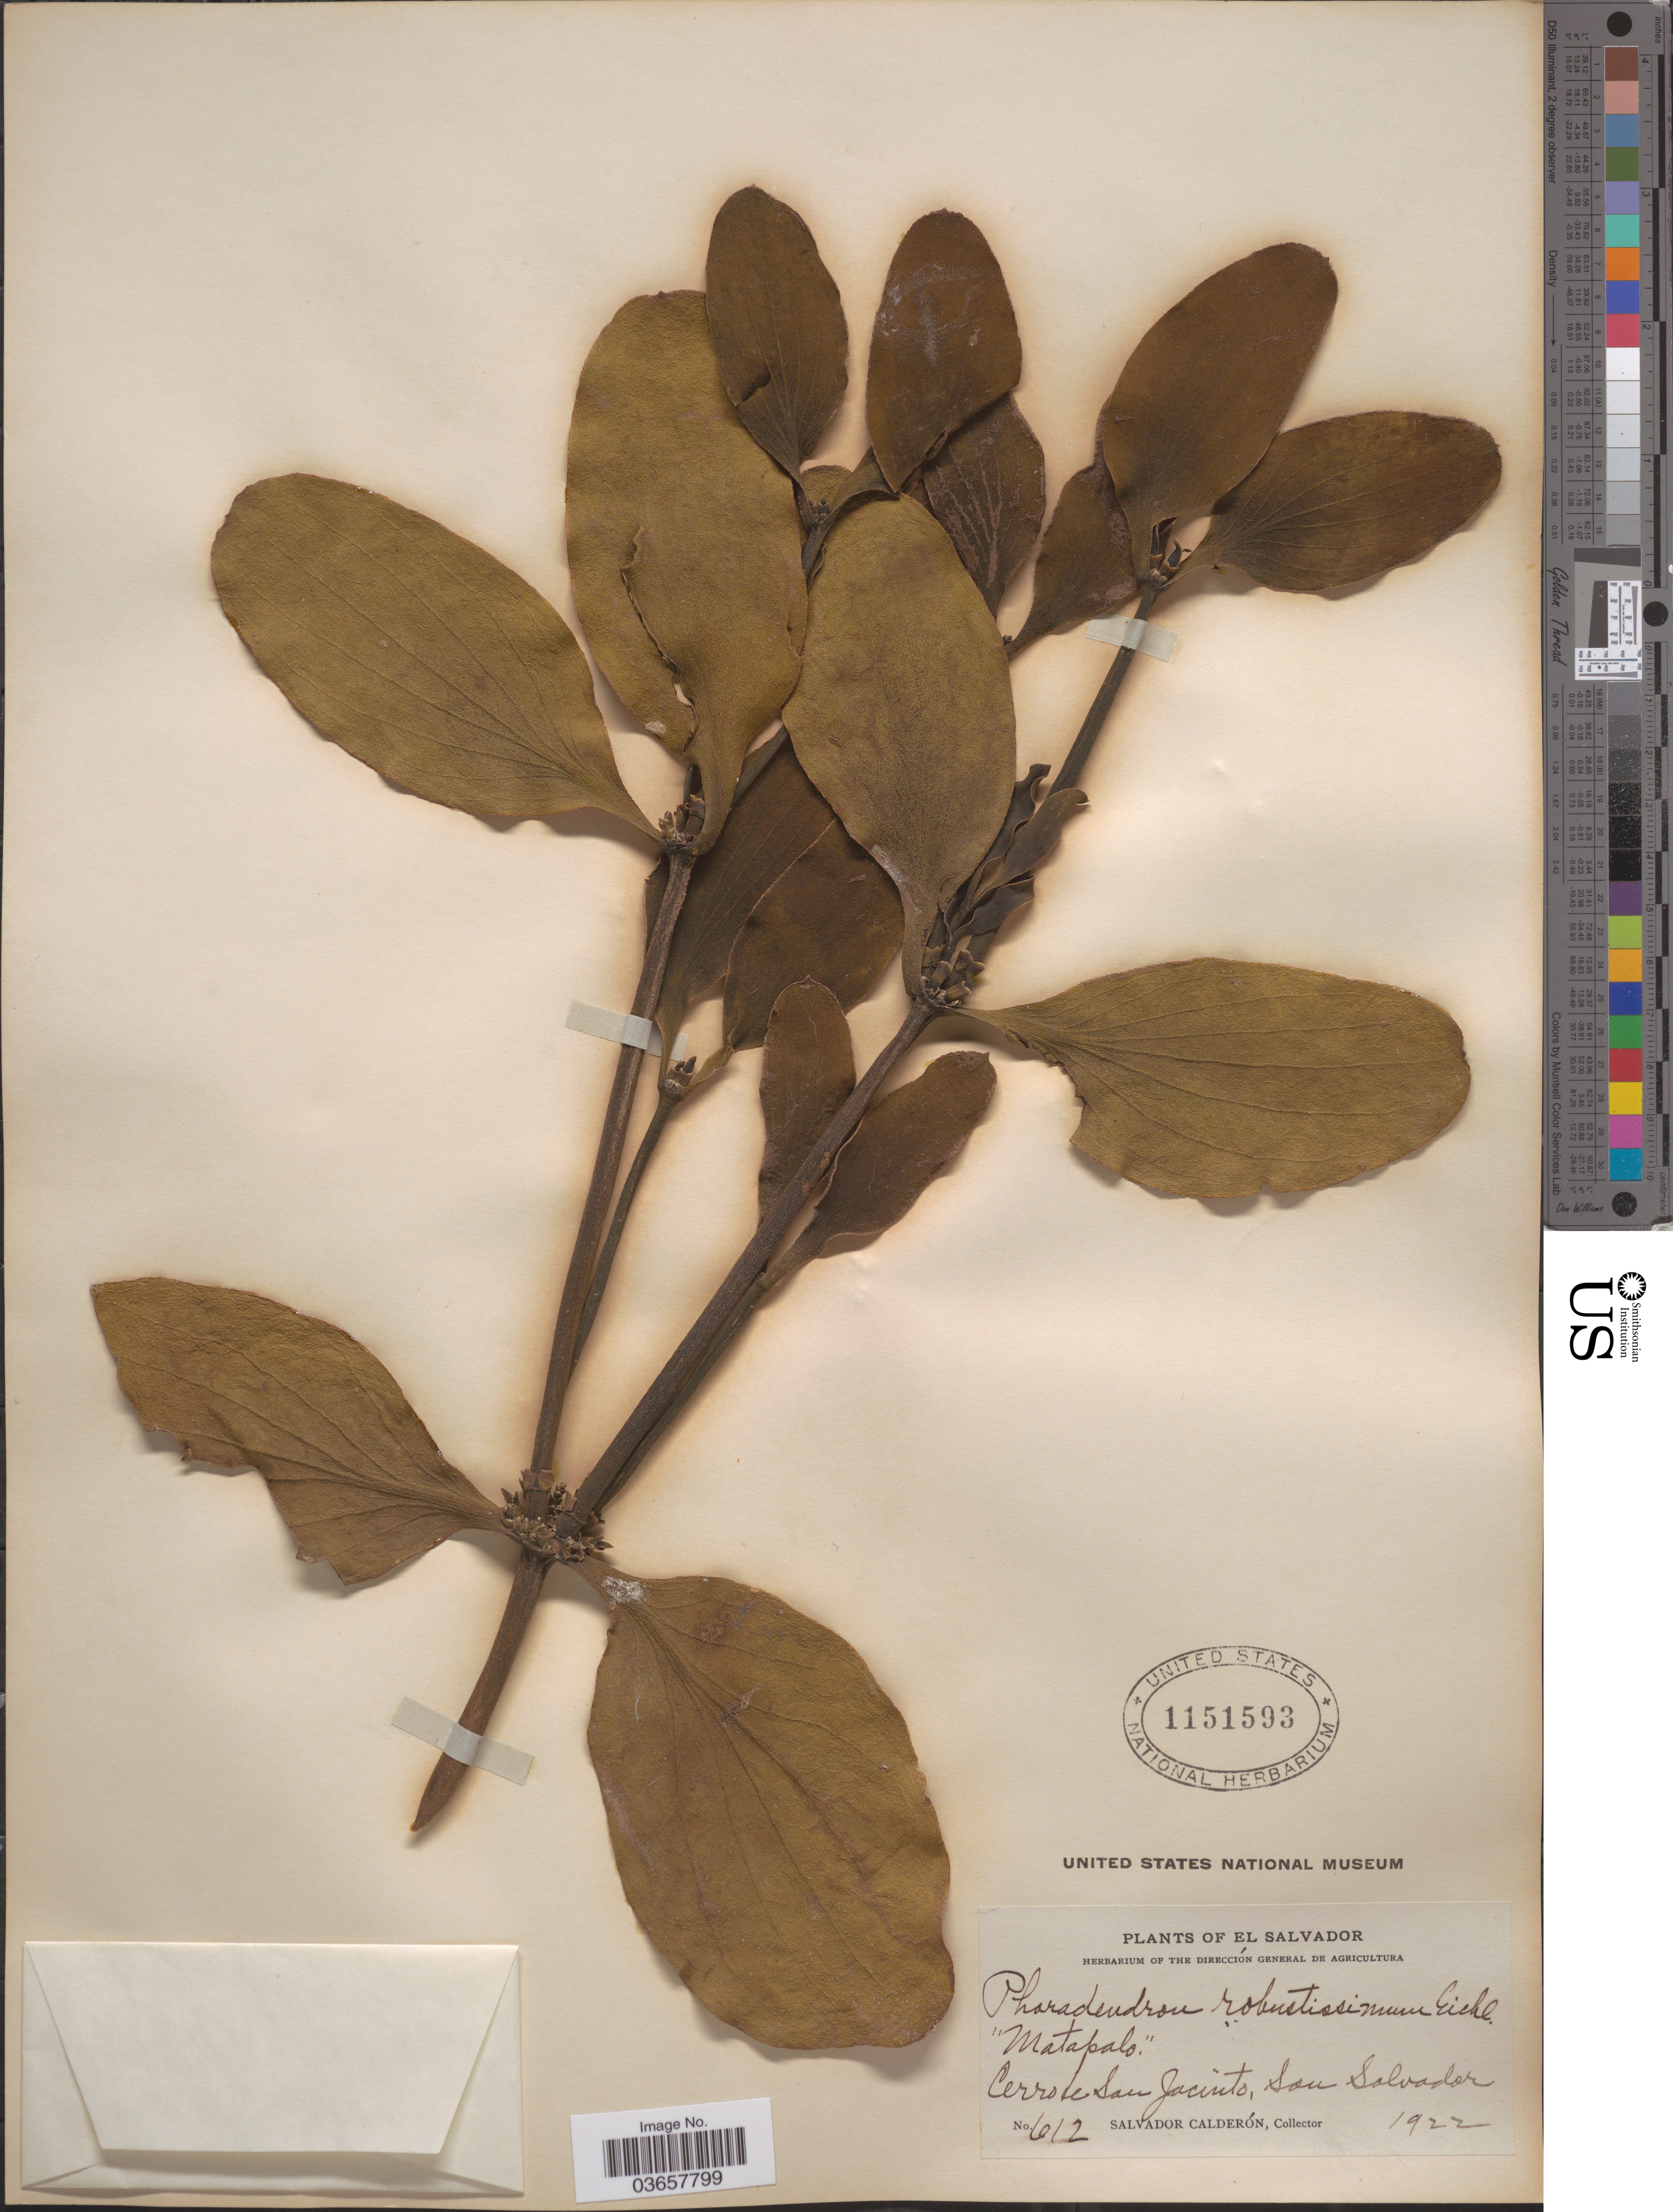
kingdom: Plantae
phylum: Tracheophyta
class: Magnoliopsida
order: Santalales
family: Viscaceae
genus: Phoradendron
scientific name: Phoradendron robustissimum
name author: Eichler in Mart.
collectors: S. Calderón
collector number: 612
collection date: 1922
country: El Salvador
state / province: San Salvador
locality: Cerro de San Jacinto.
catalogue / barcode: US 1151593